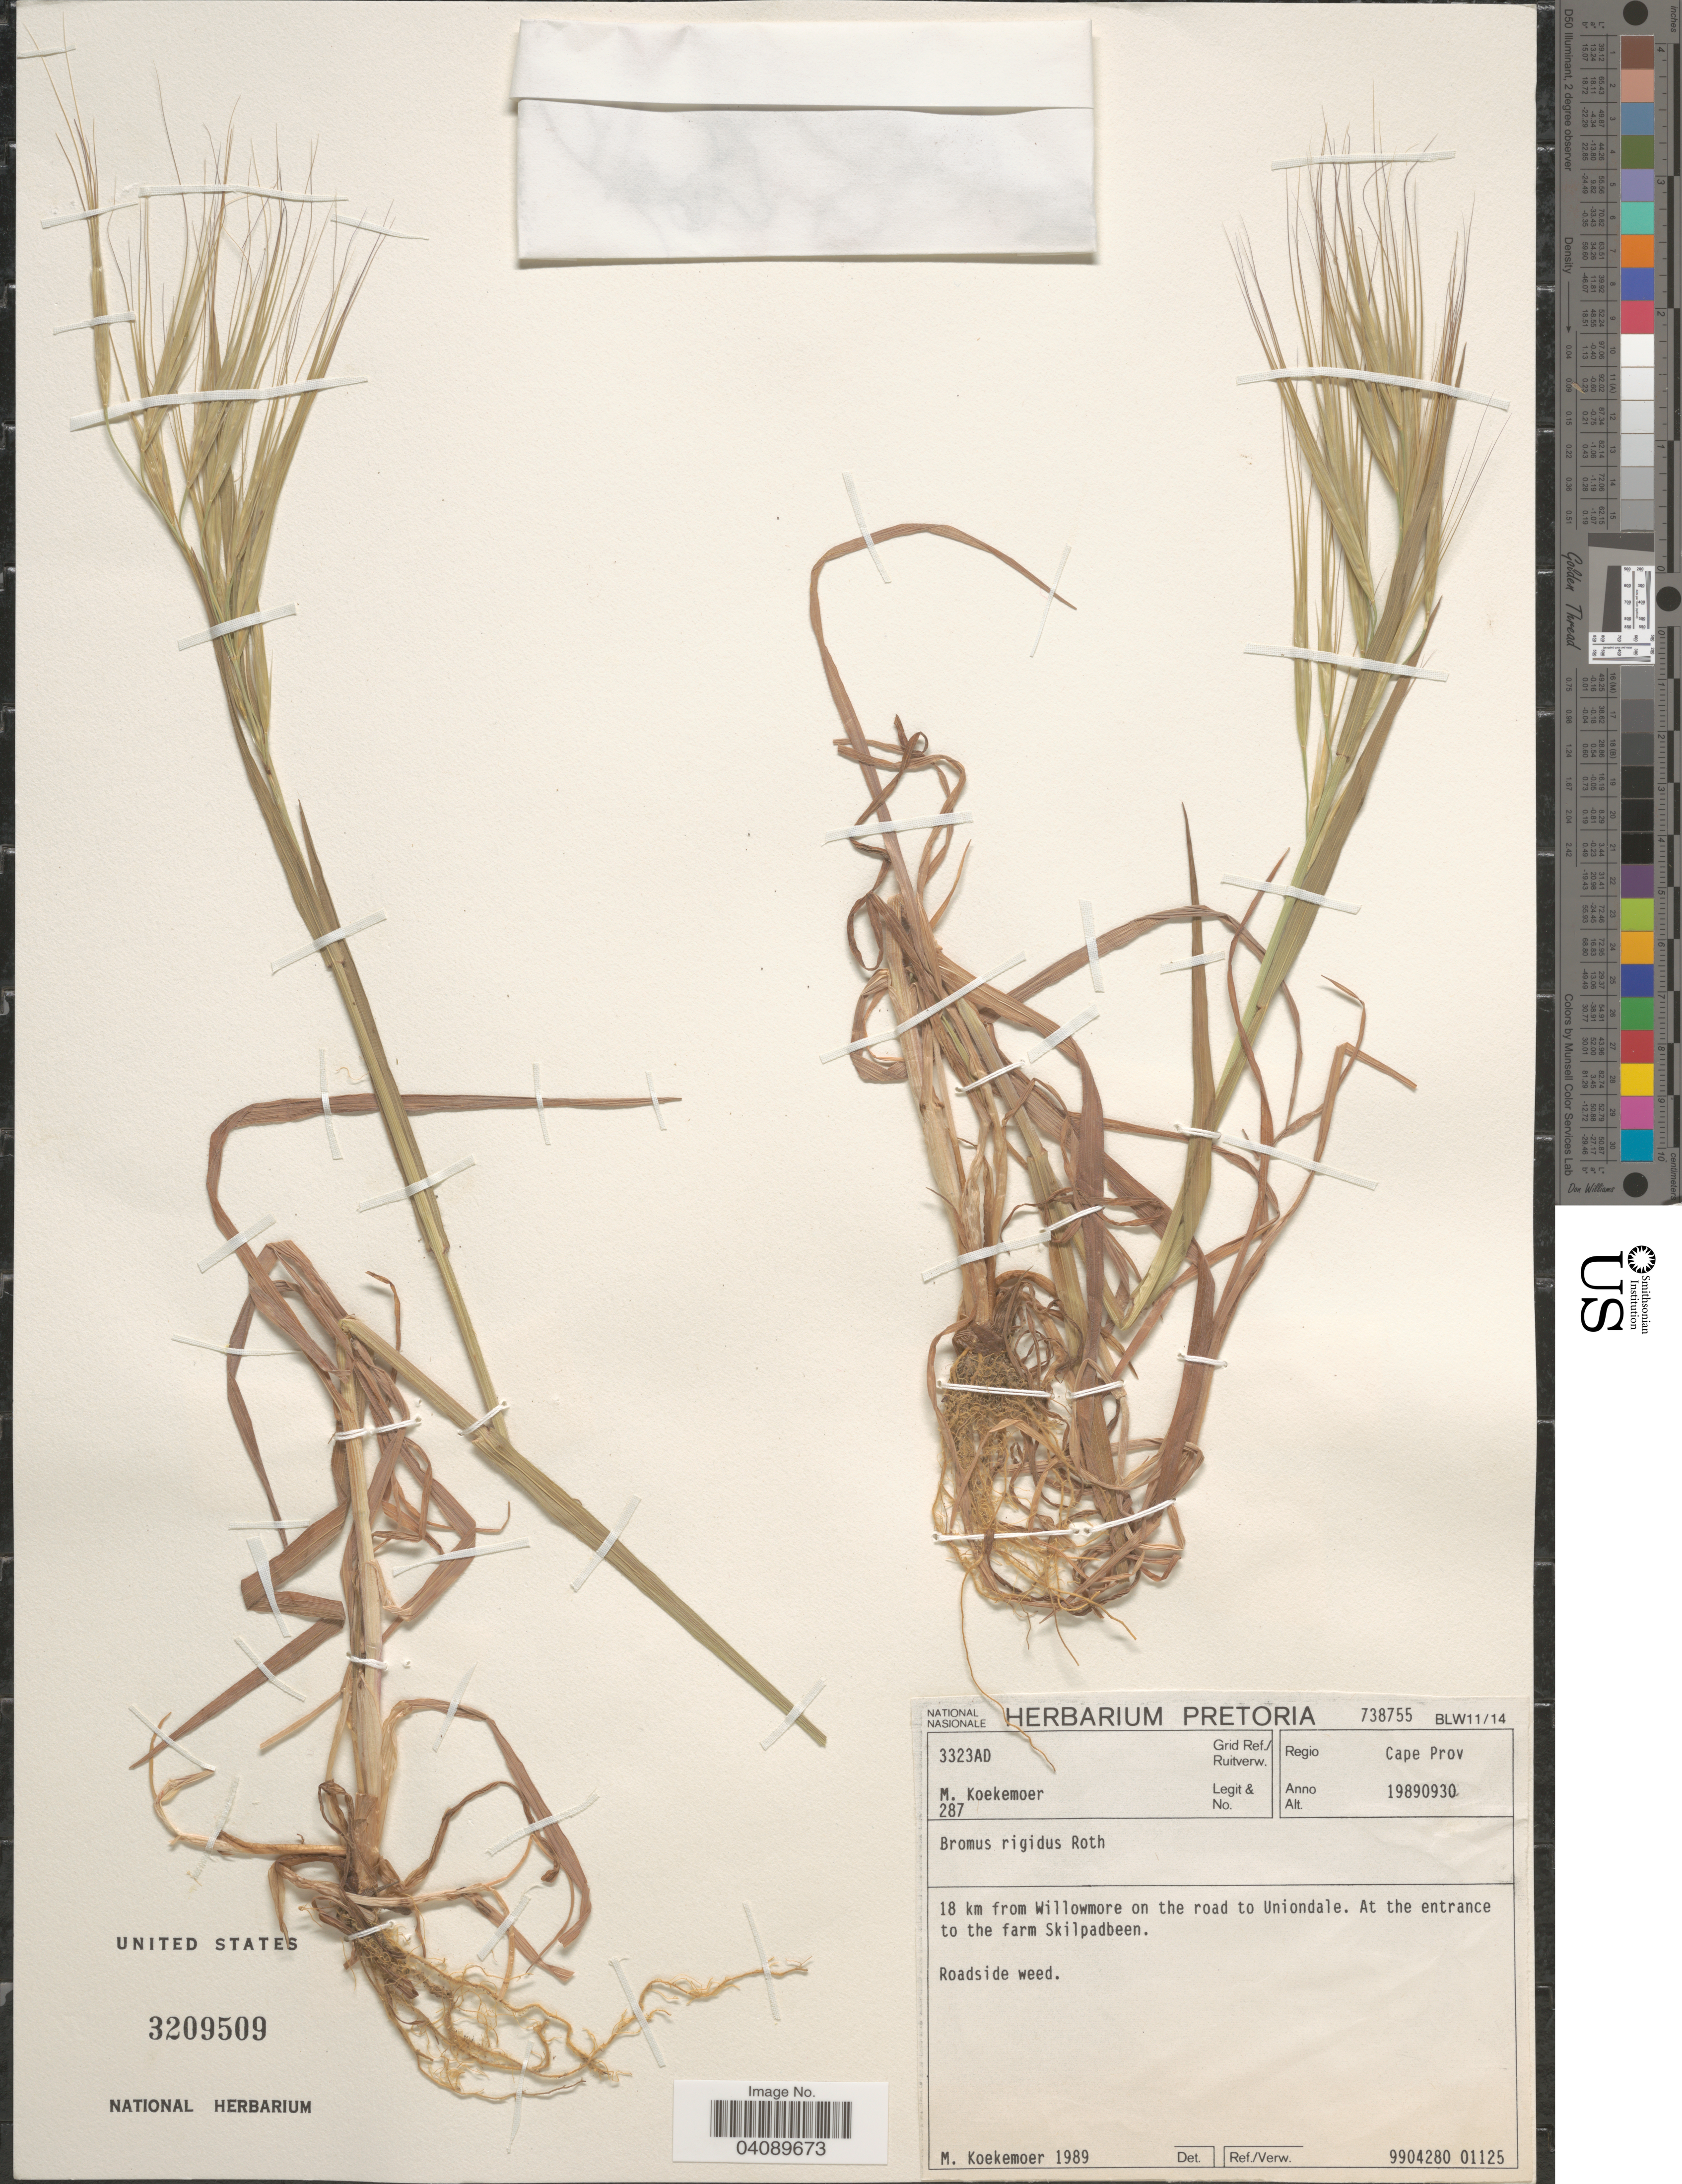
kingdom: Plantae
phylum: Tracheophyta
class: Liliopsida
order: Poales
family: Poaceae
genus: Bromus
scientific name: Bromus rigidus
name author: Roth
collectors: M. Koekemoer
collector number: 287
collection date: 1989-09-30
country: South Africa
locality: Grid Ref./ Ruitverw.: 3323AD. Regio Cape Prov. 18 km from Willowmore on the road to Uniondale. At the entrance to the farm Skilpadbeen.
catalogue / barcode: US 3209509